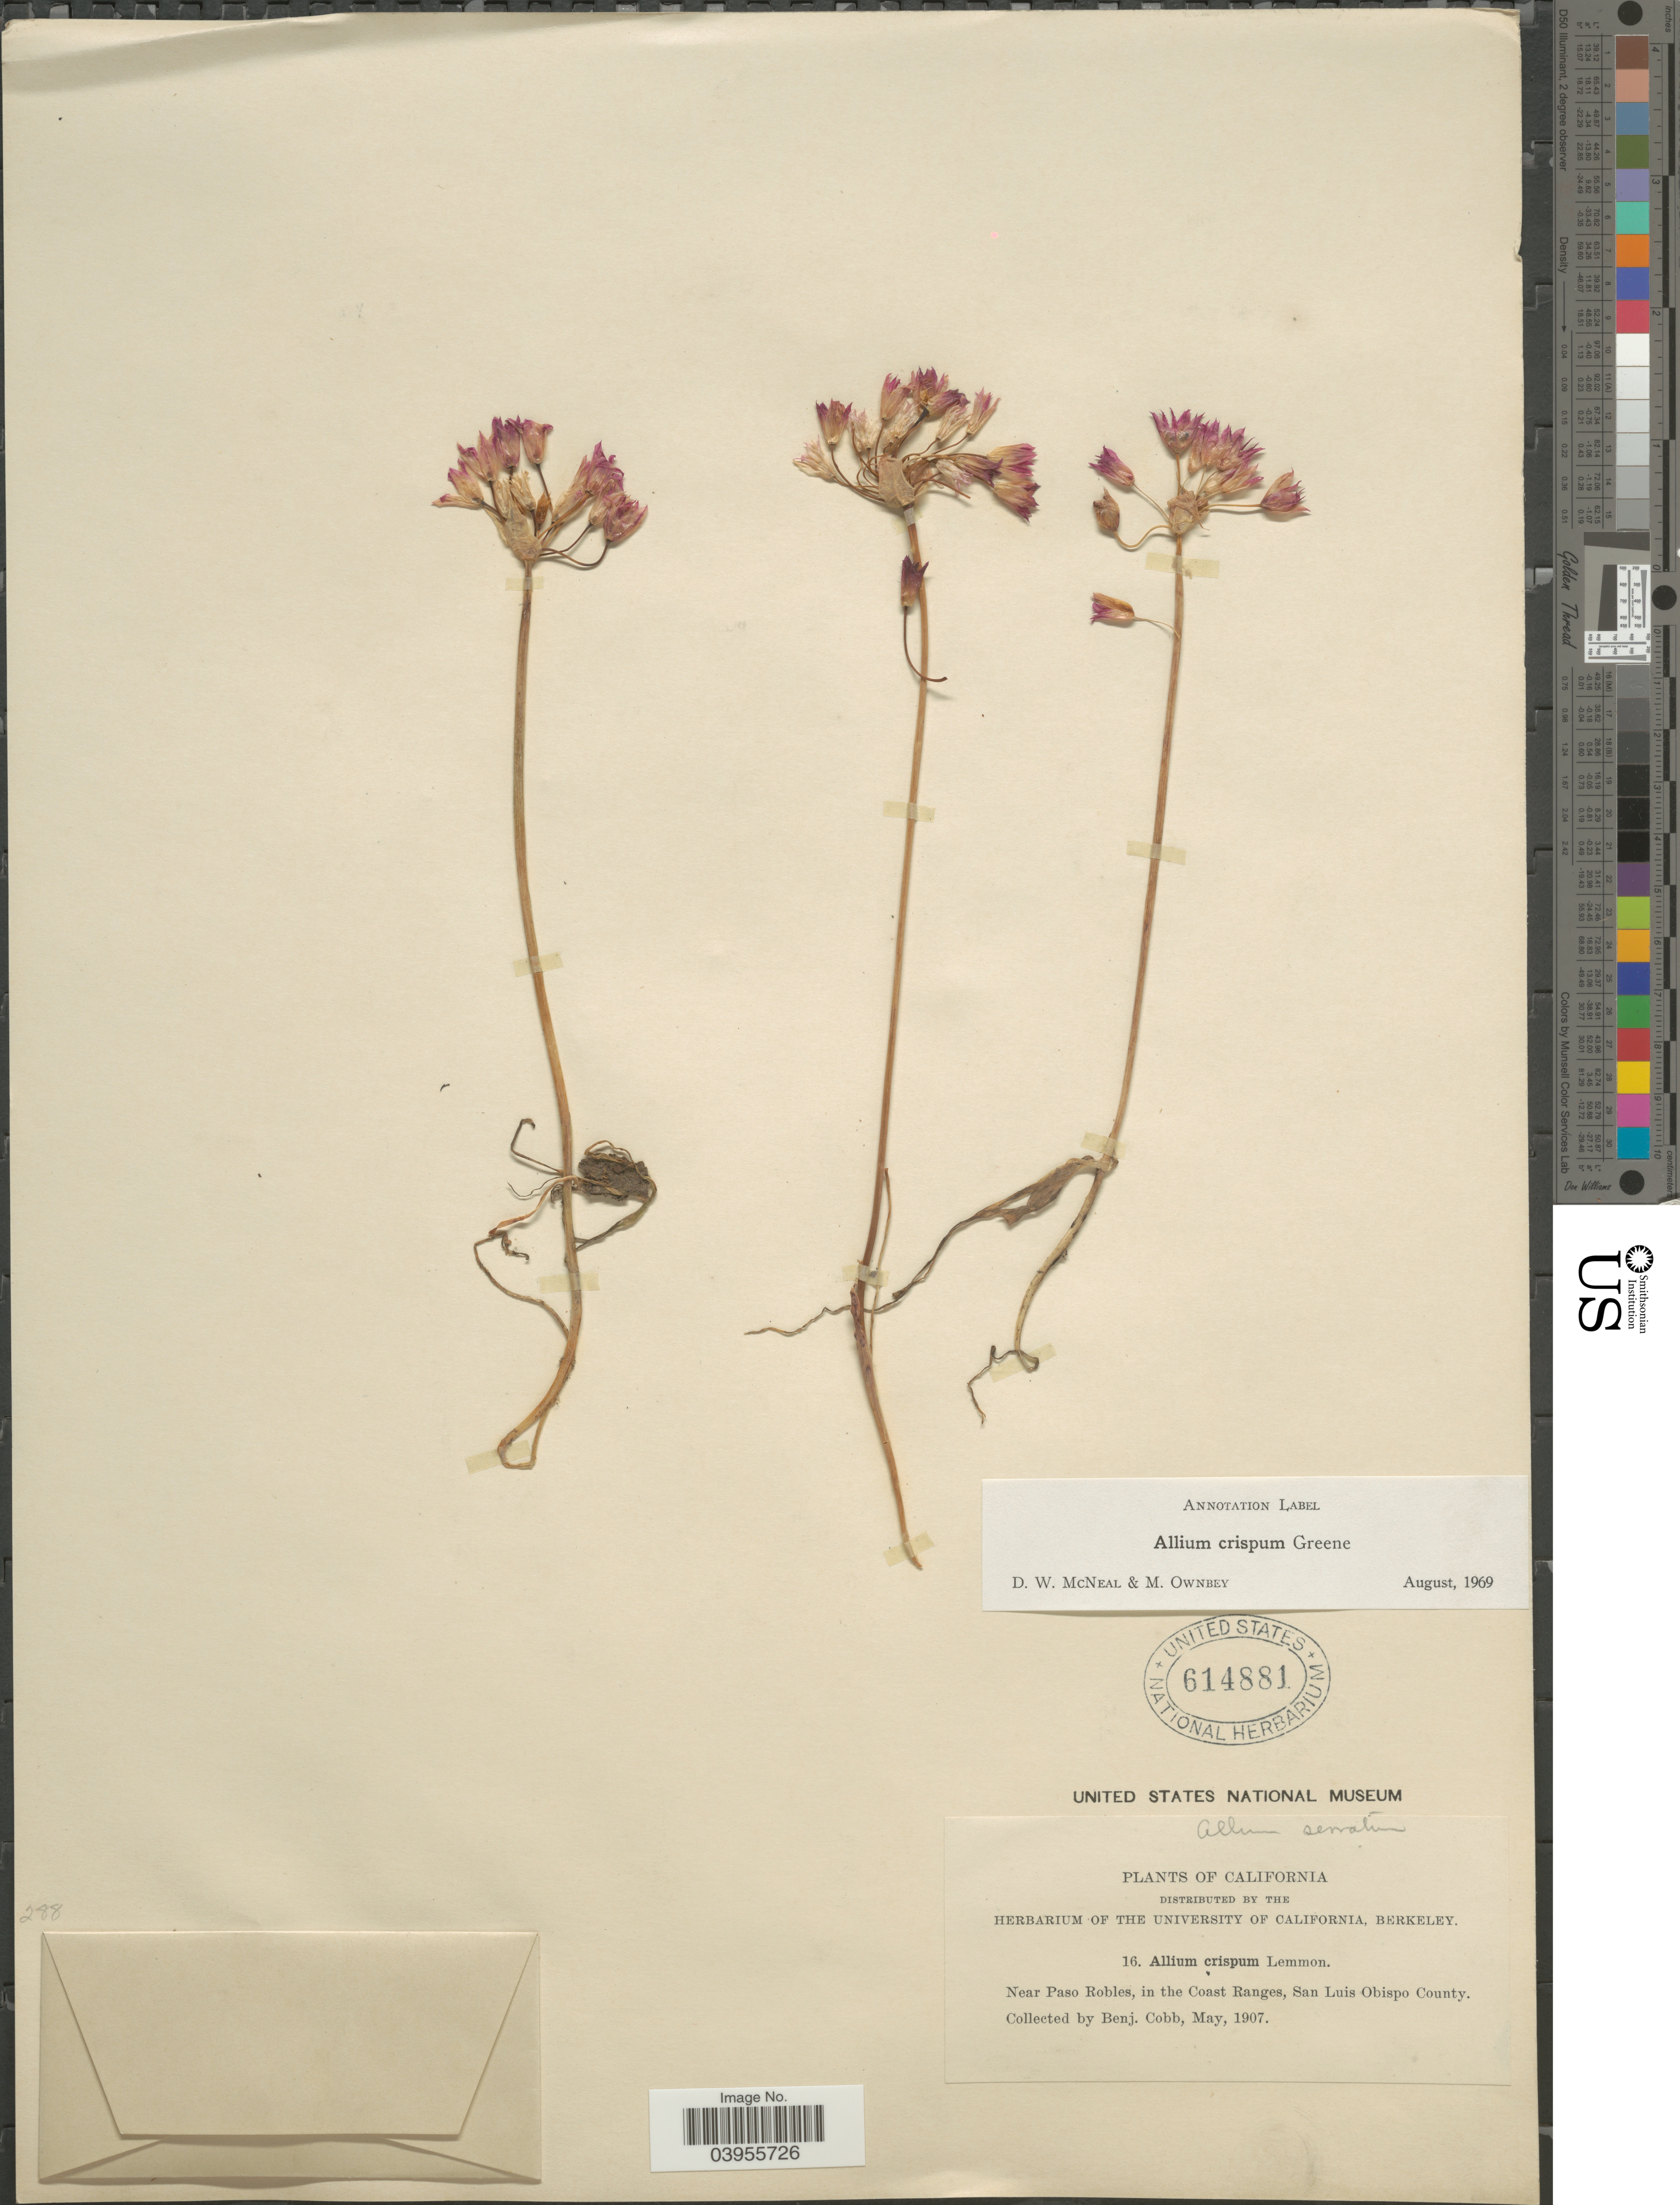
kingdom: Plantae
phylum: Tracheophyta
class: Liliopsida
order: Asparagales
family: Amaryllidaceae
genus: Allium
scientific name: Allium crispum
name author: Greene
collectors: B. Cobb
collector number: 16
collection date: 1907-05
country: United States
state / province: California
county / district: San Luis Obispo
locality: Near Paso Robles, in the Coast Ranges, San Luis Obispo County.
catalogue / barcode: US 614881